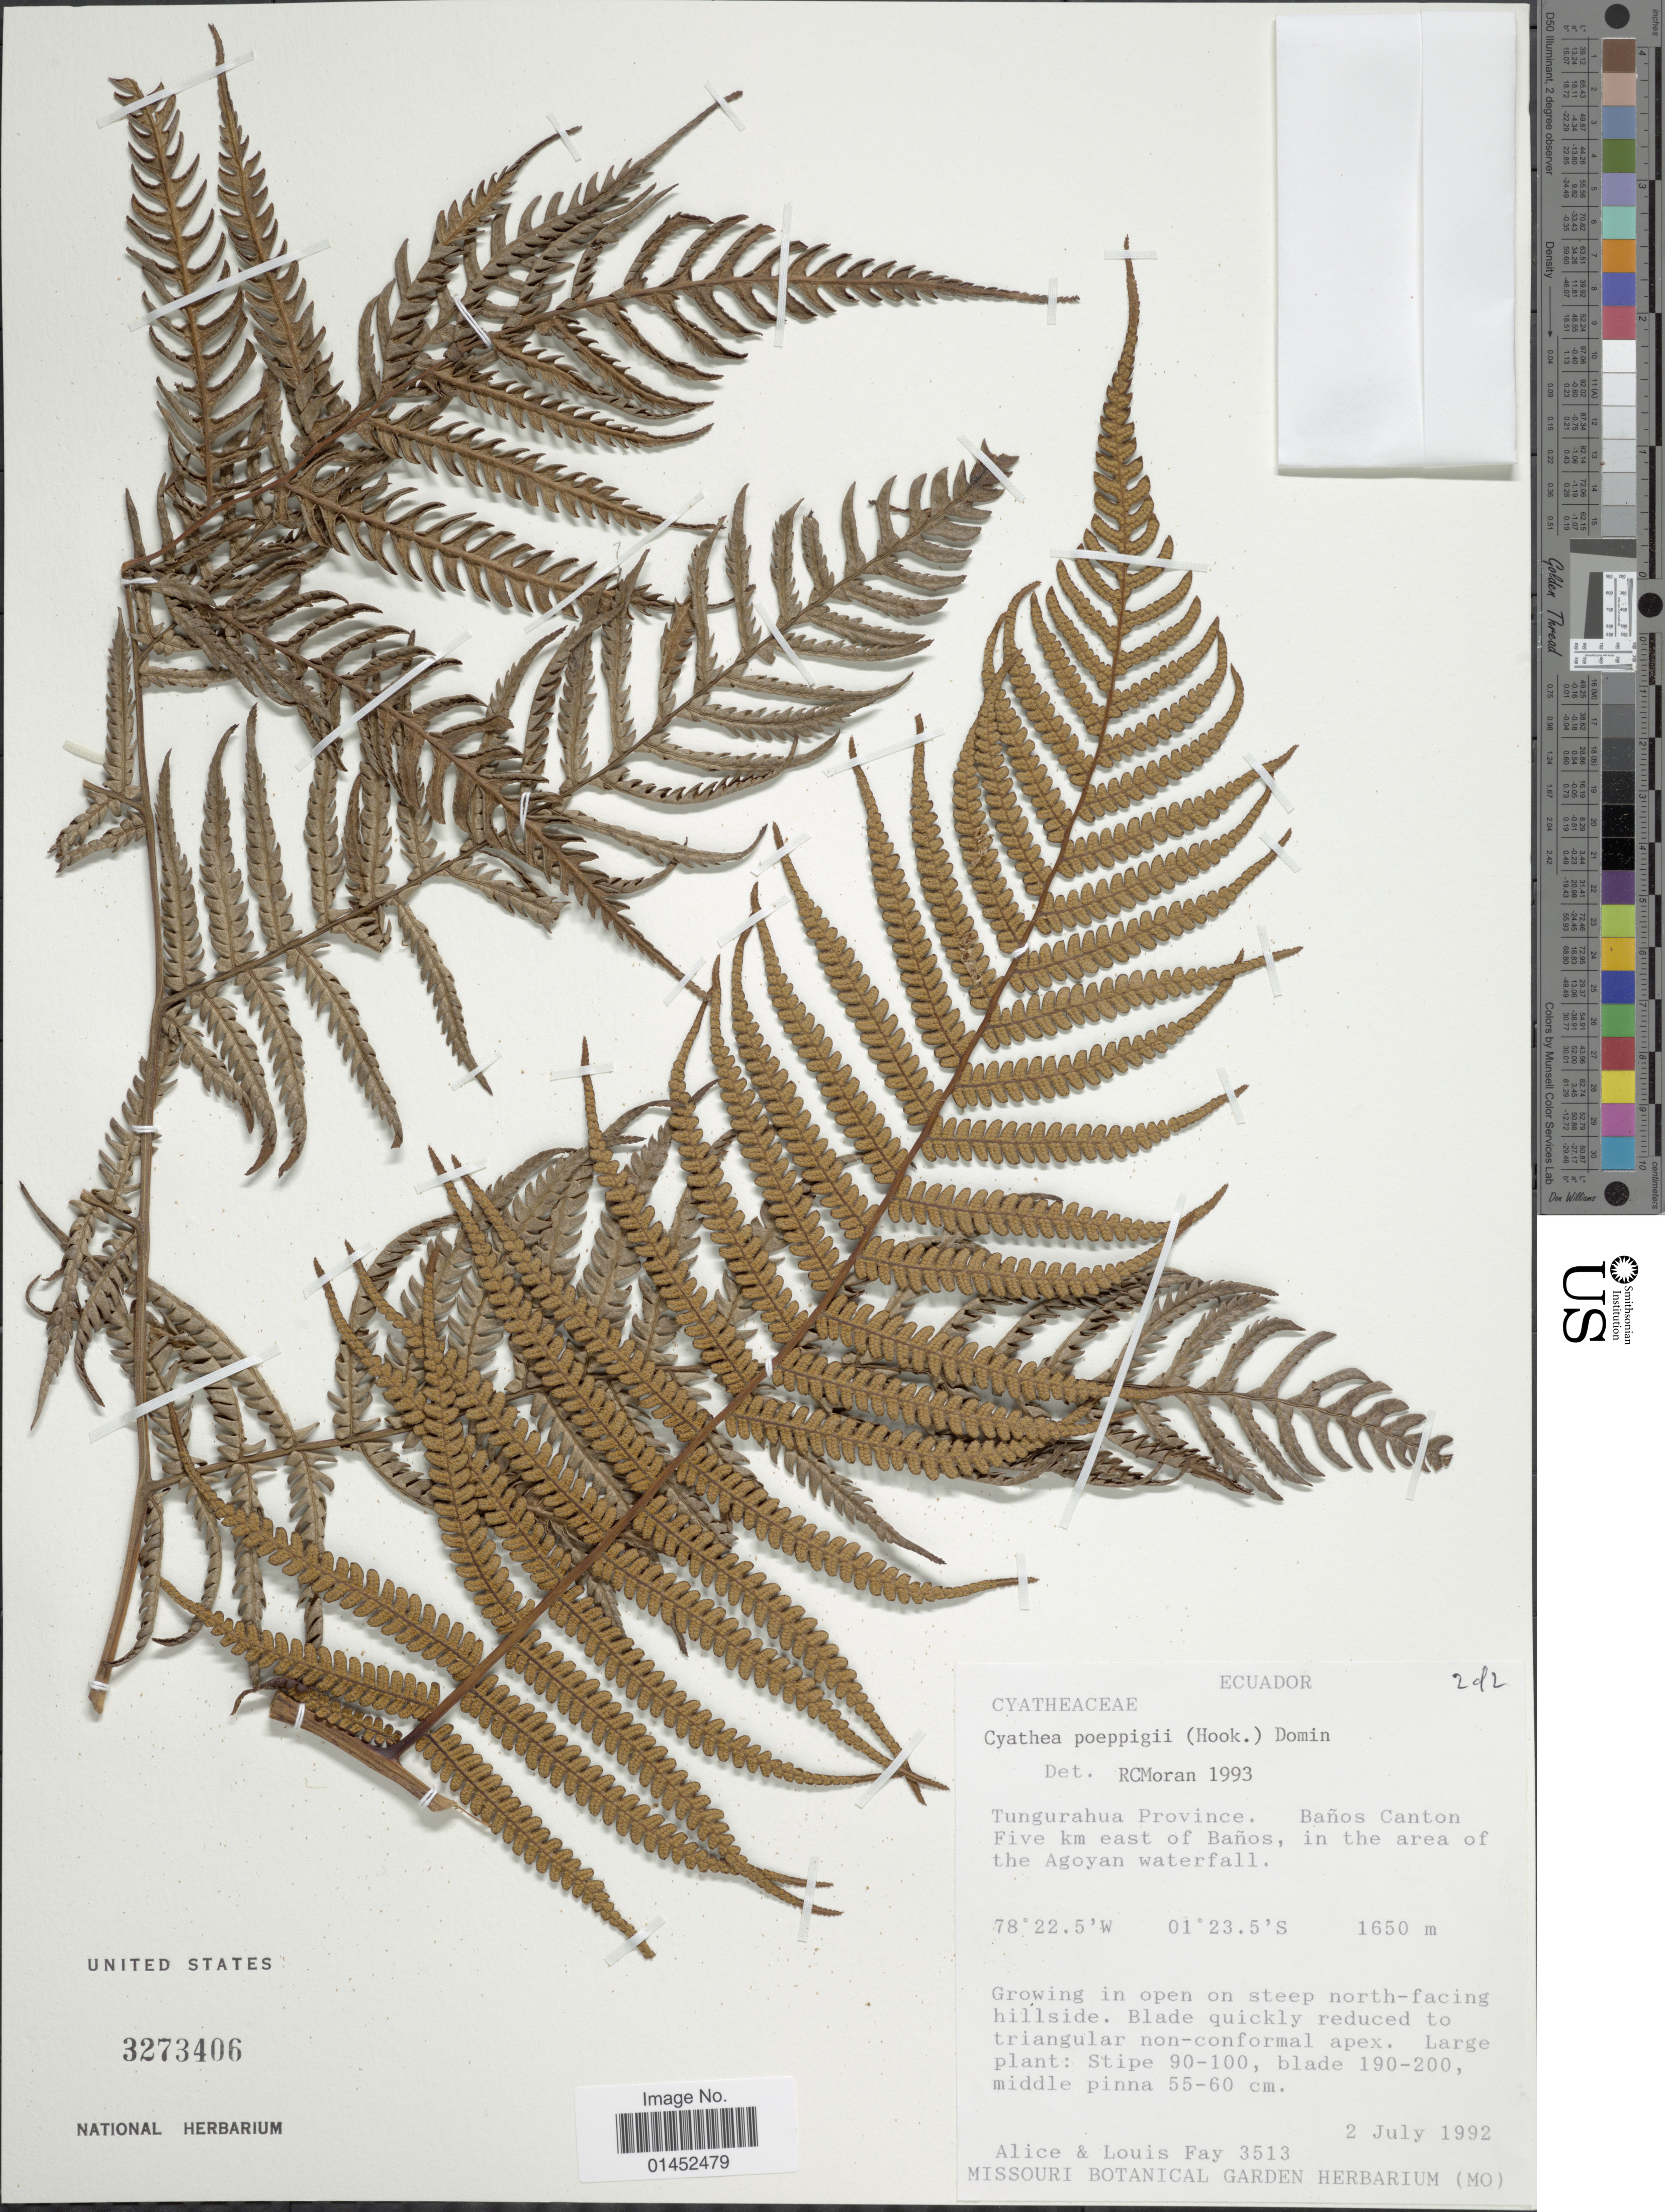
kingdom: Plantae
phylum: Tracheophyta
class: Polypodiopsida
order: Cyatheales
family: Cyatheaceae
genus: Cyathea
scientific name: Cyathea poeppigii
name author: (Hook.) Domin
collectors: A. Fay & L. Fay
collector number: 3513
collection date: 1992-07-02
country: Ecuador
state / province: Tungurahua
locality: Baños Canton Five km east of Baños, in the area of the Agoyan waterfall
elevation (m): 1650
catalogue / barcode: US 3273406